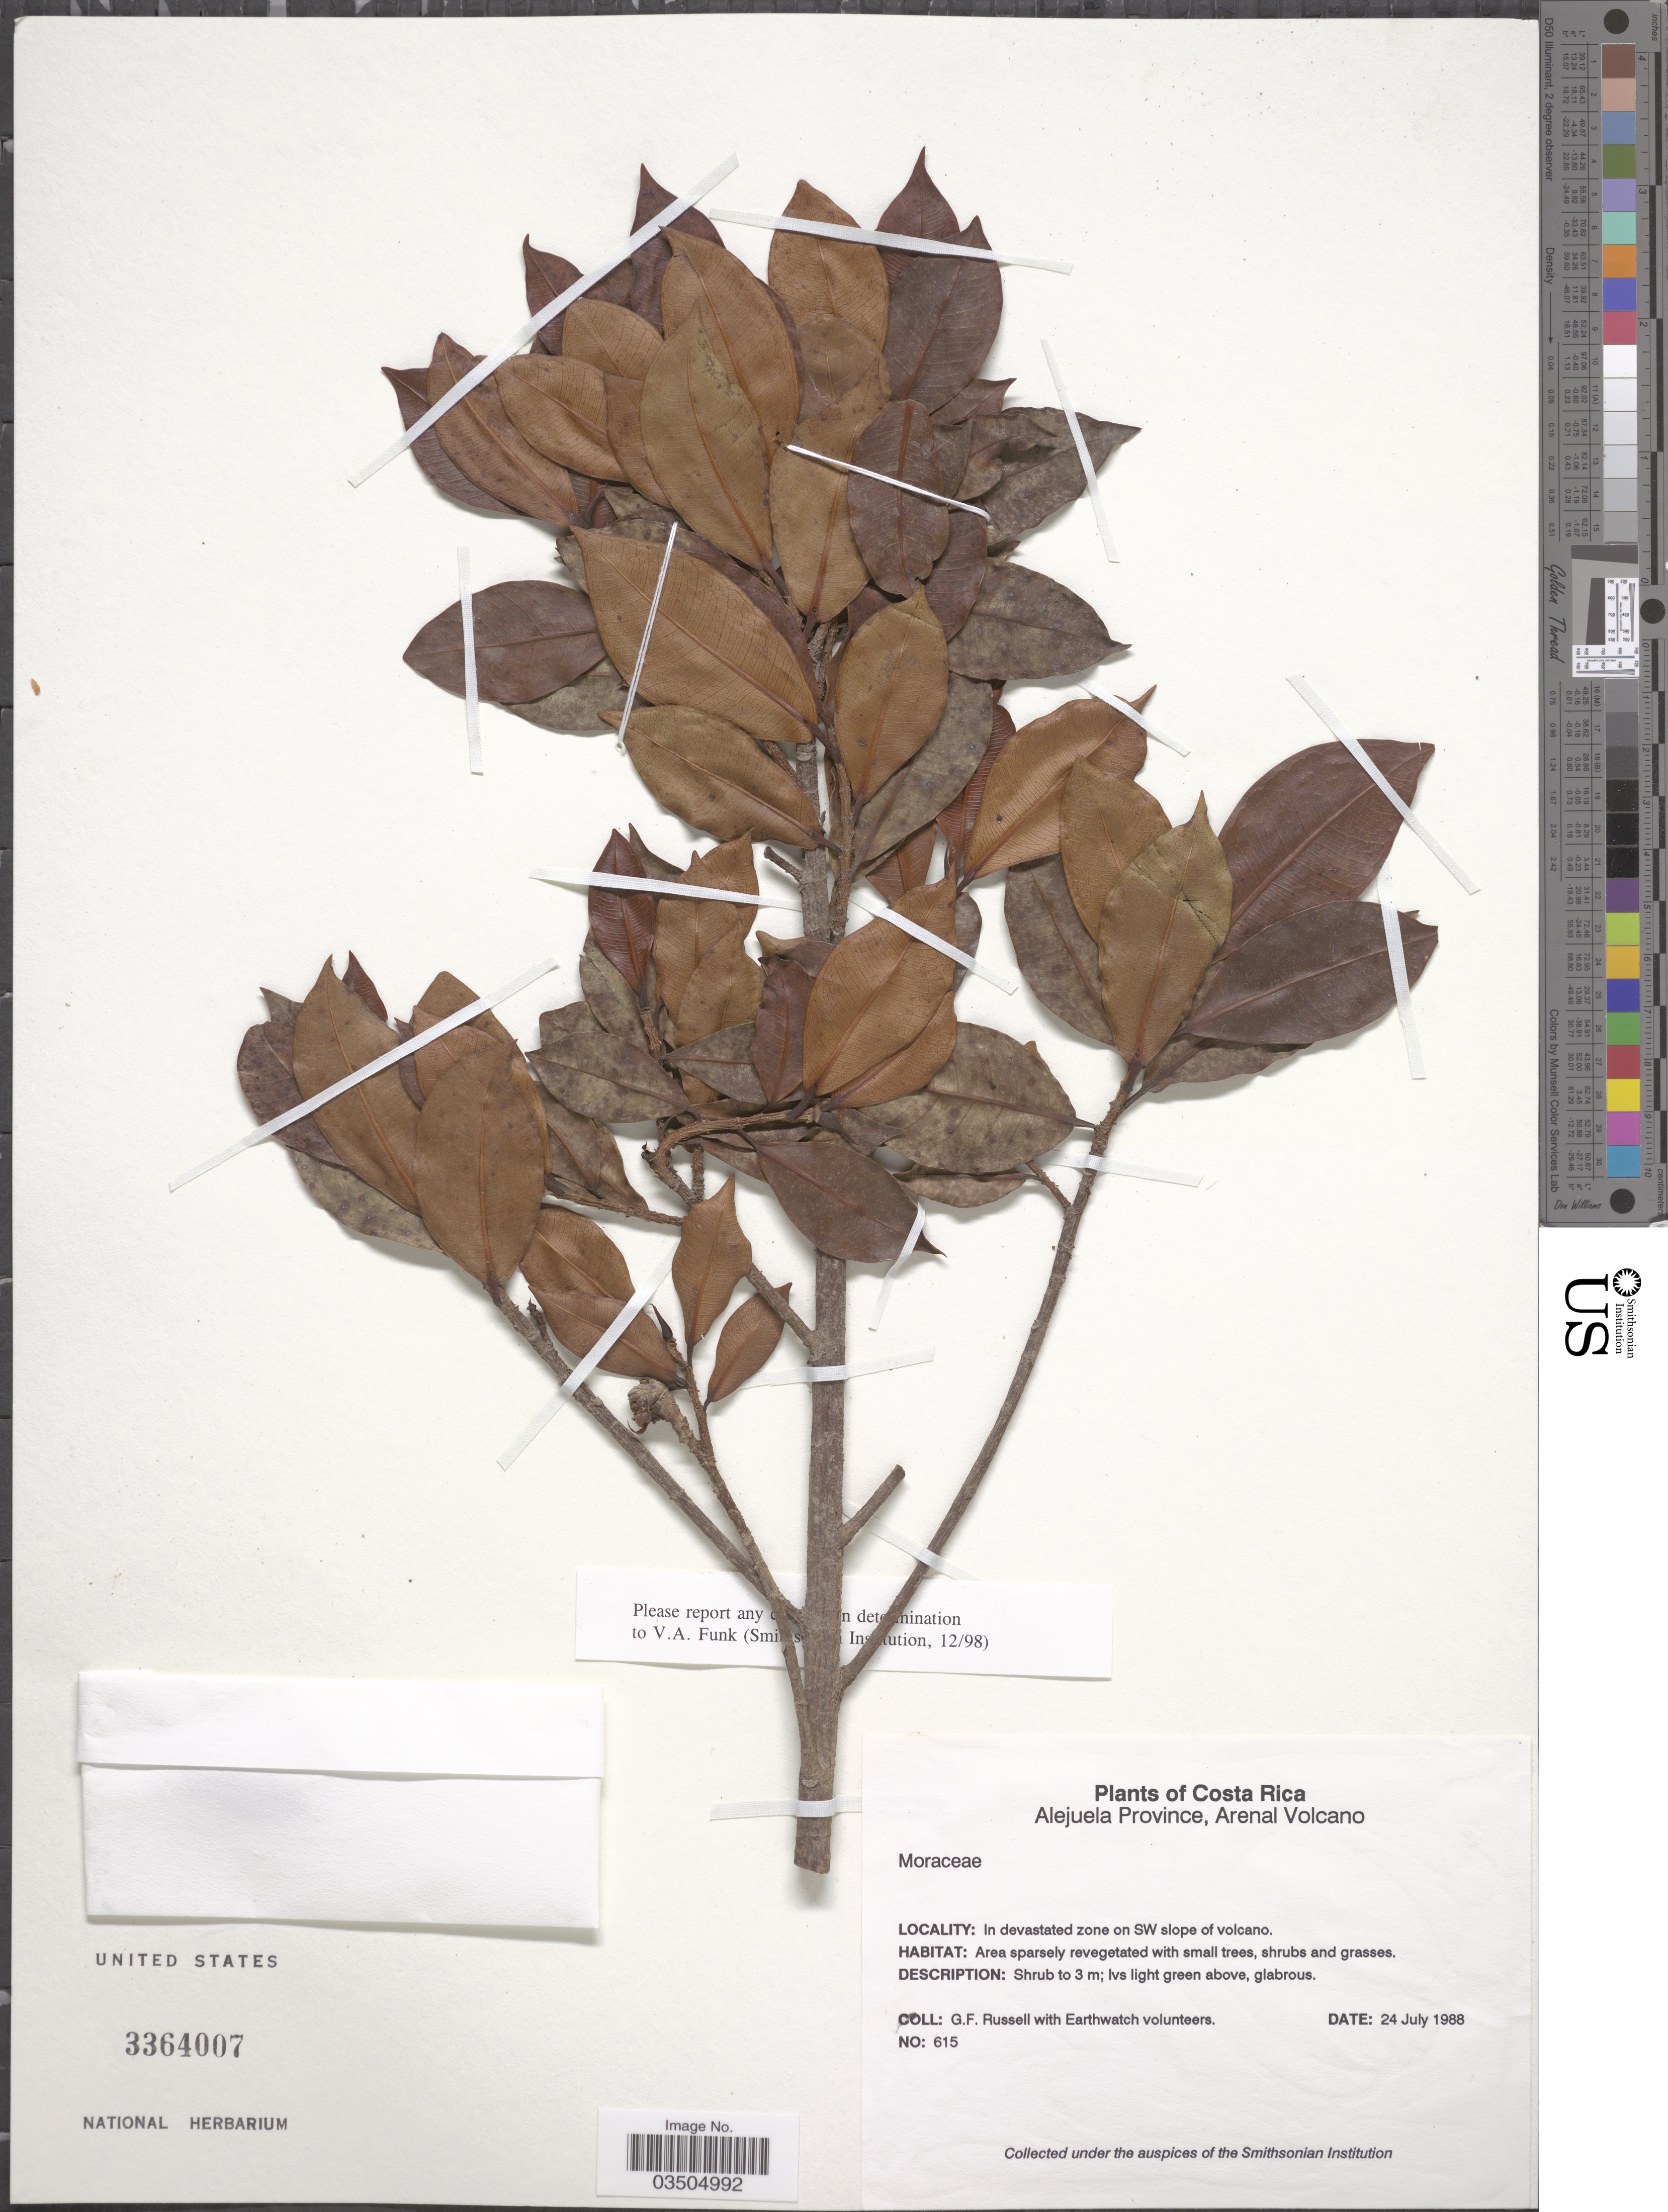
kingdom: Plantae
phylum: Tracheophyta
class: Magnoliopsida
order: Proteales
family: Proteaceae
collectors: G. Russell & Earthwatch Volunteers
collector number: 615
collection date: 1988-07-24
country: Costa Rica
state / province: Alajuela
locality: Alejuela Province, Arenal Volcano. In devastated zone on SW slope of volcano.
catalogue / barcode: US 3364007